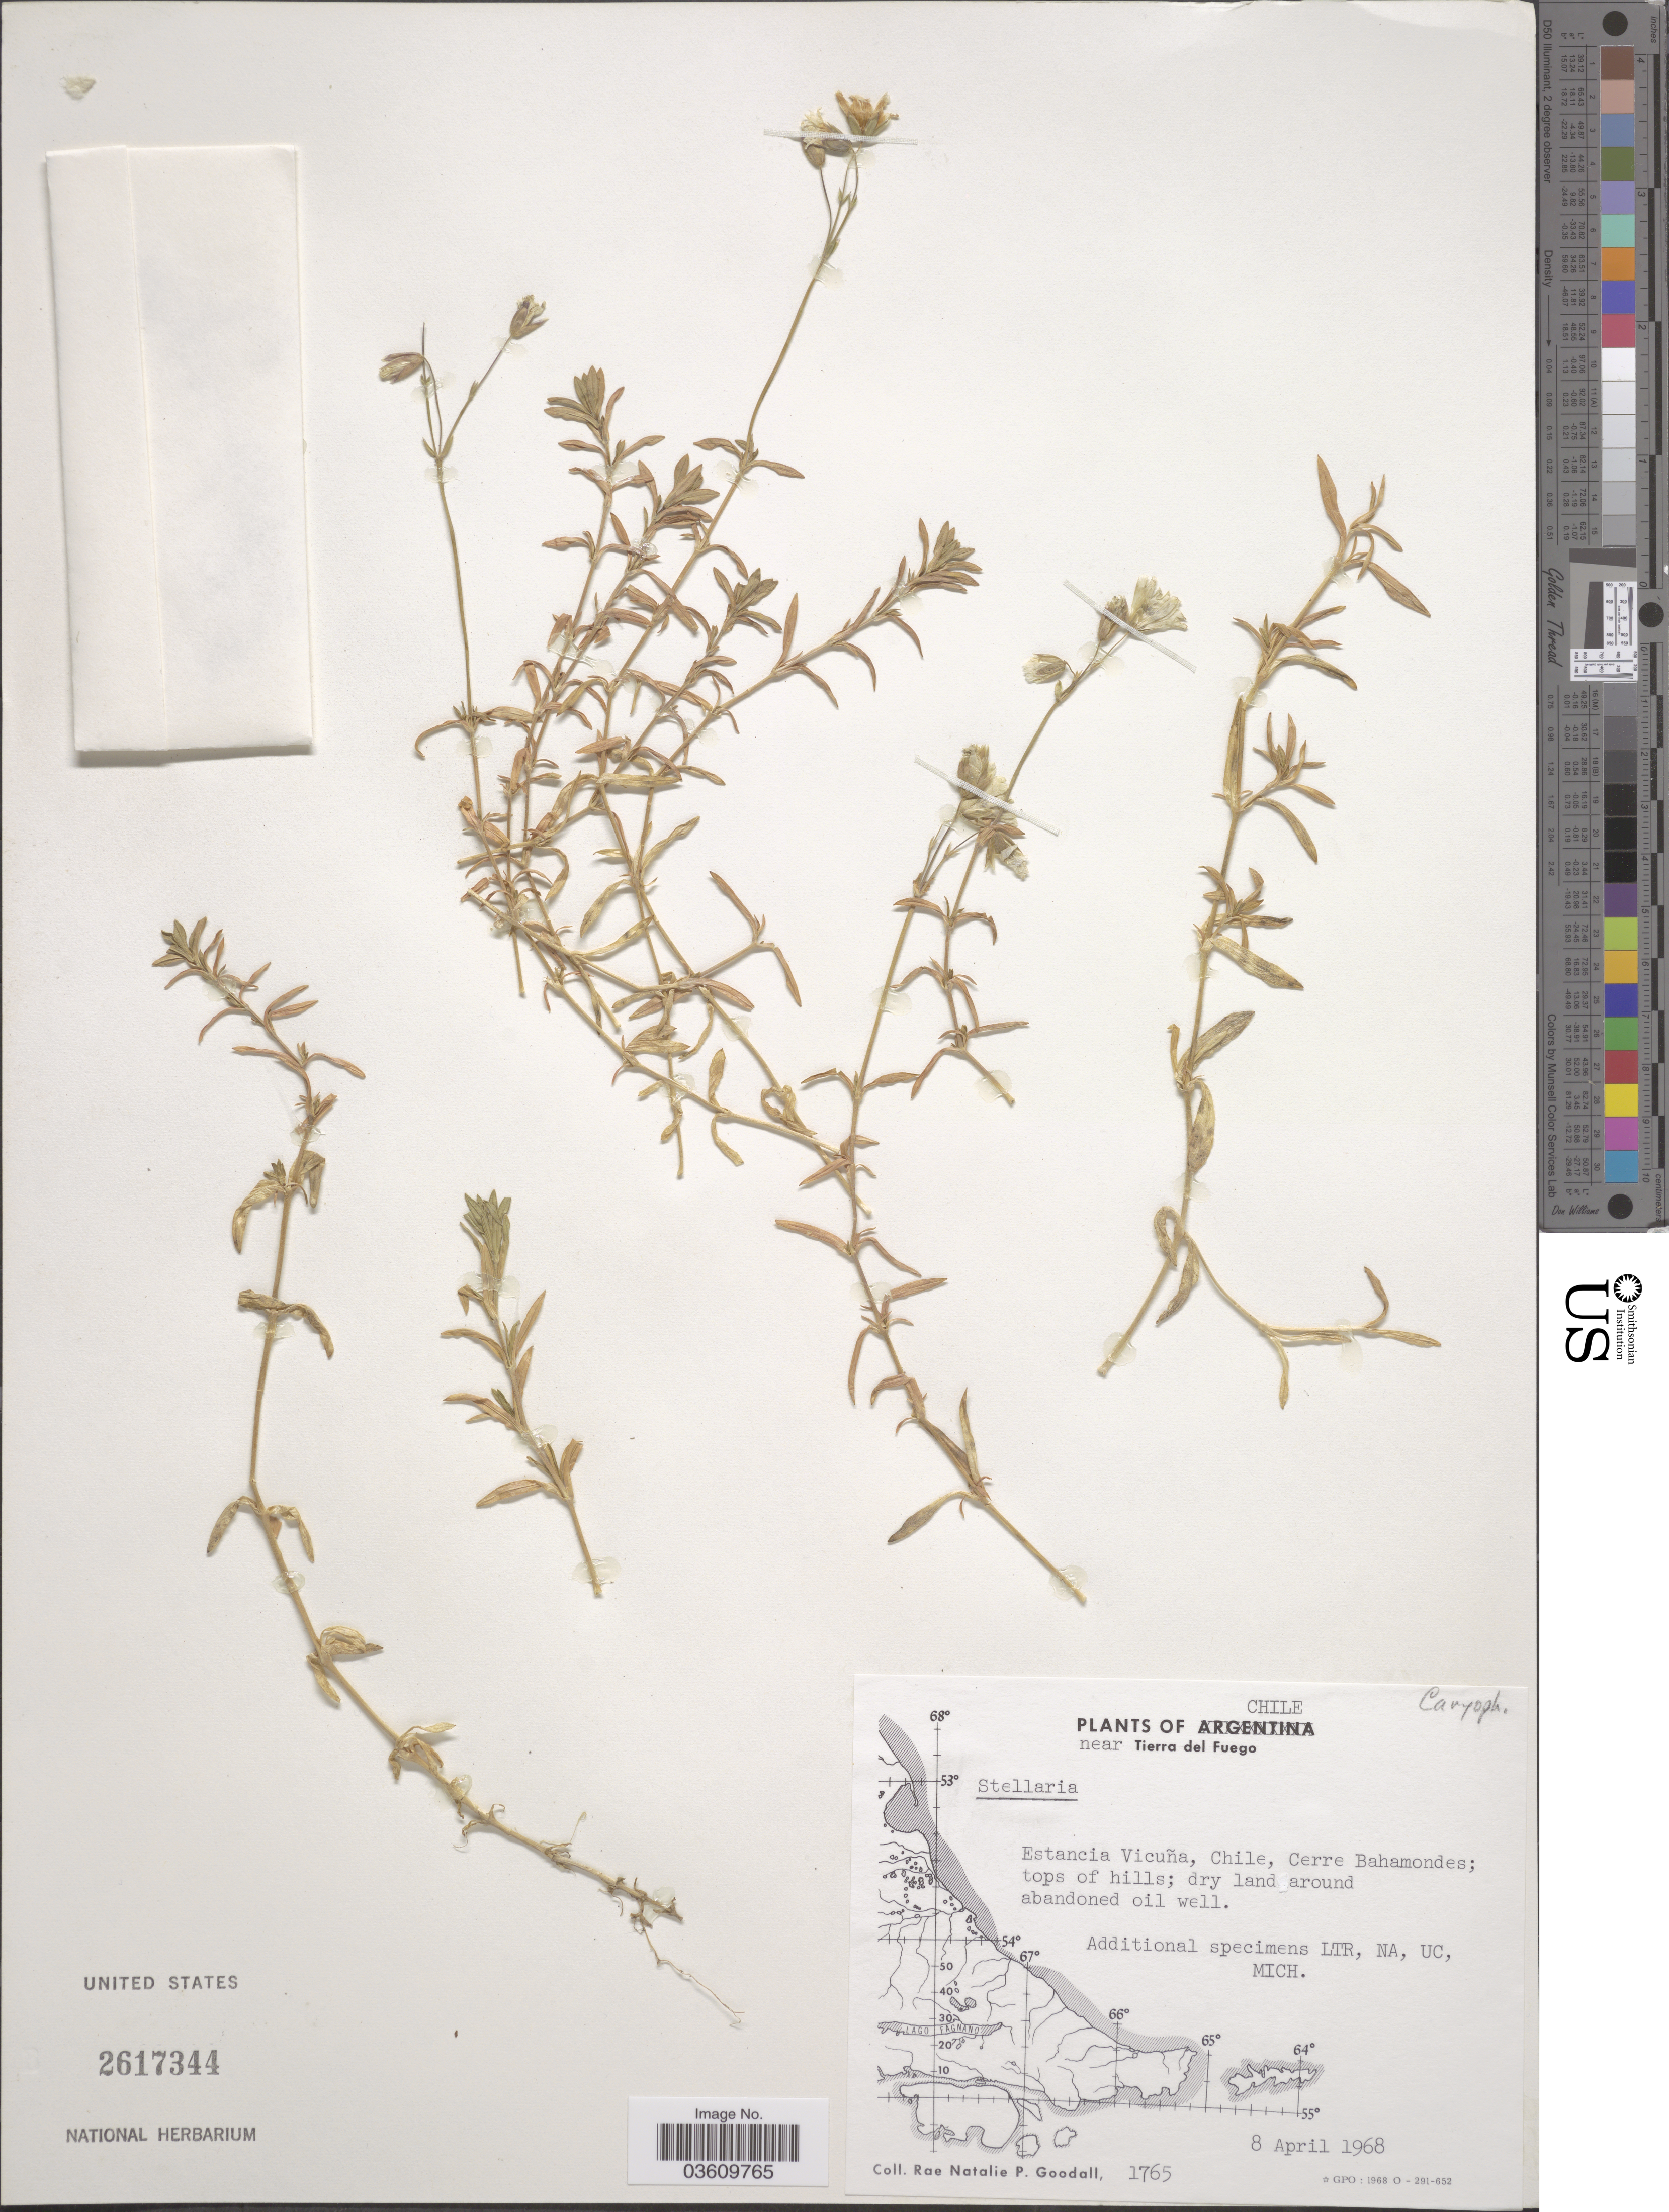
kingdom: Plantae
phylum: Tracheophyta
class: Magnoliopsida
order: Caryophyllales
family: Caryophyllaceae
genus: Stellaria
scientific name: Stellaria sp.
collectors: R. Goodall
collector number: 1765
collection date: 1968-04-08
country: Chile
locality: Near Tierra del Fuego. [unsure placement] Estancia Vicuña, Cerre Bahamondes.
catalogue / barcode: US 2617344